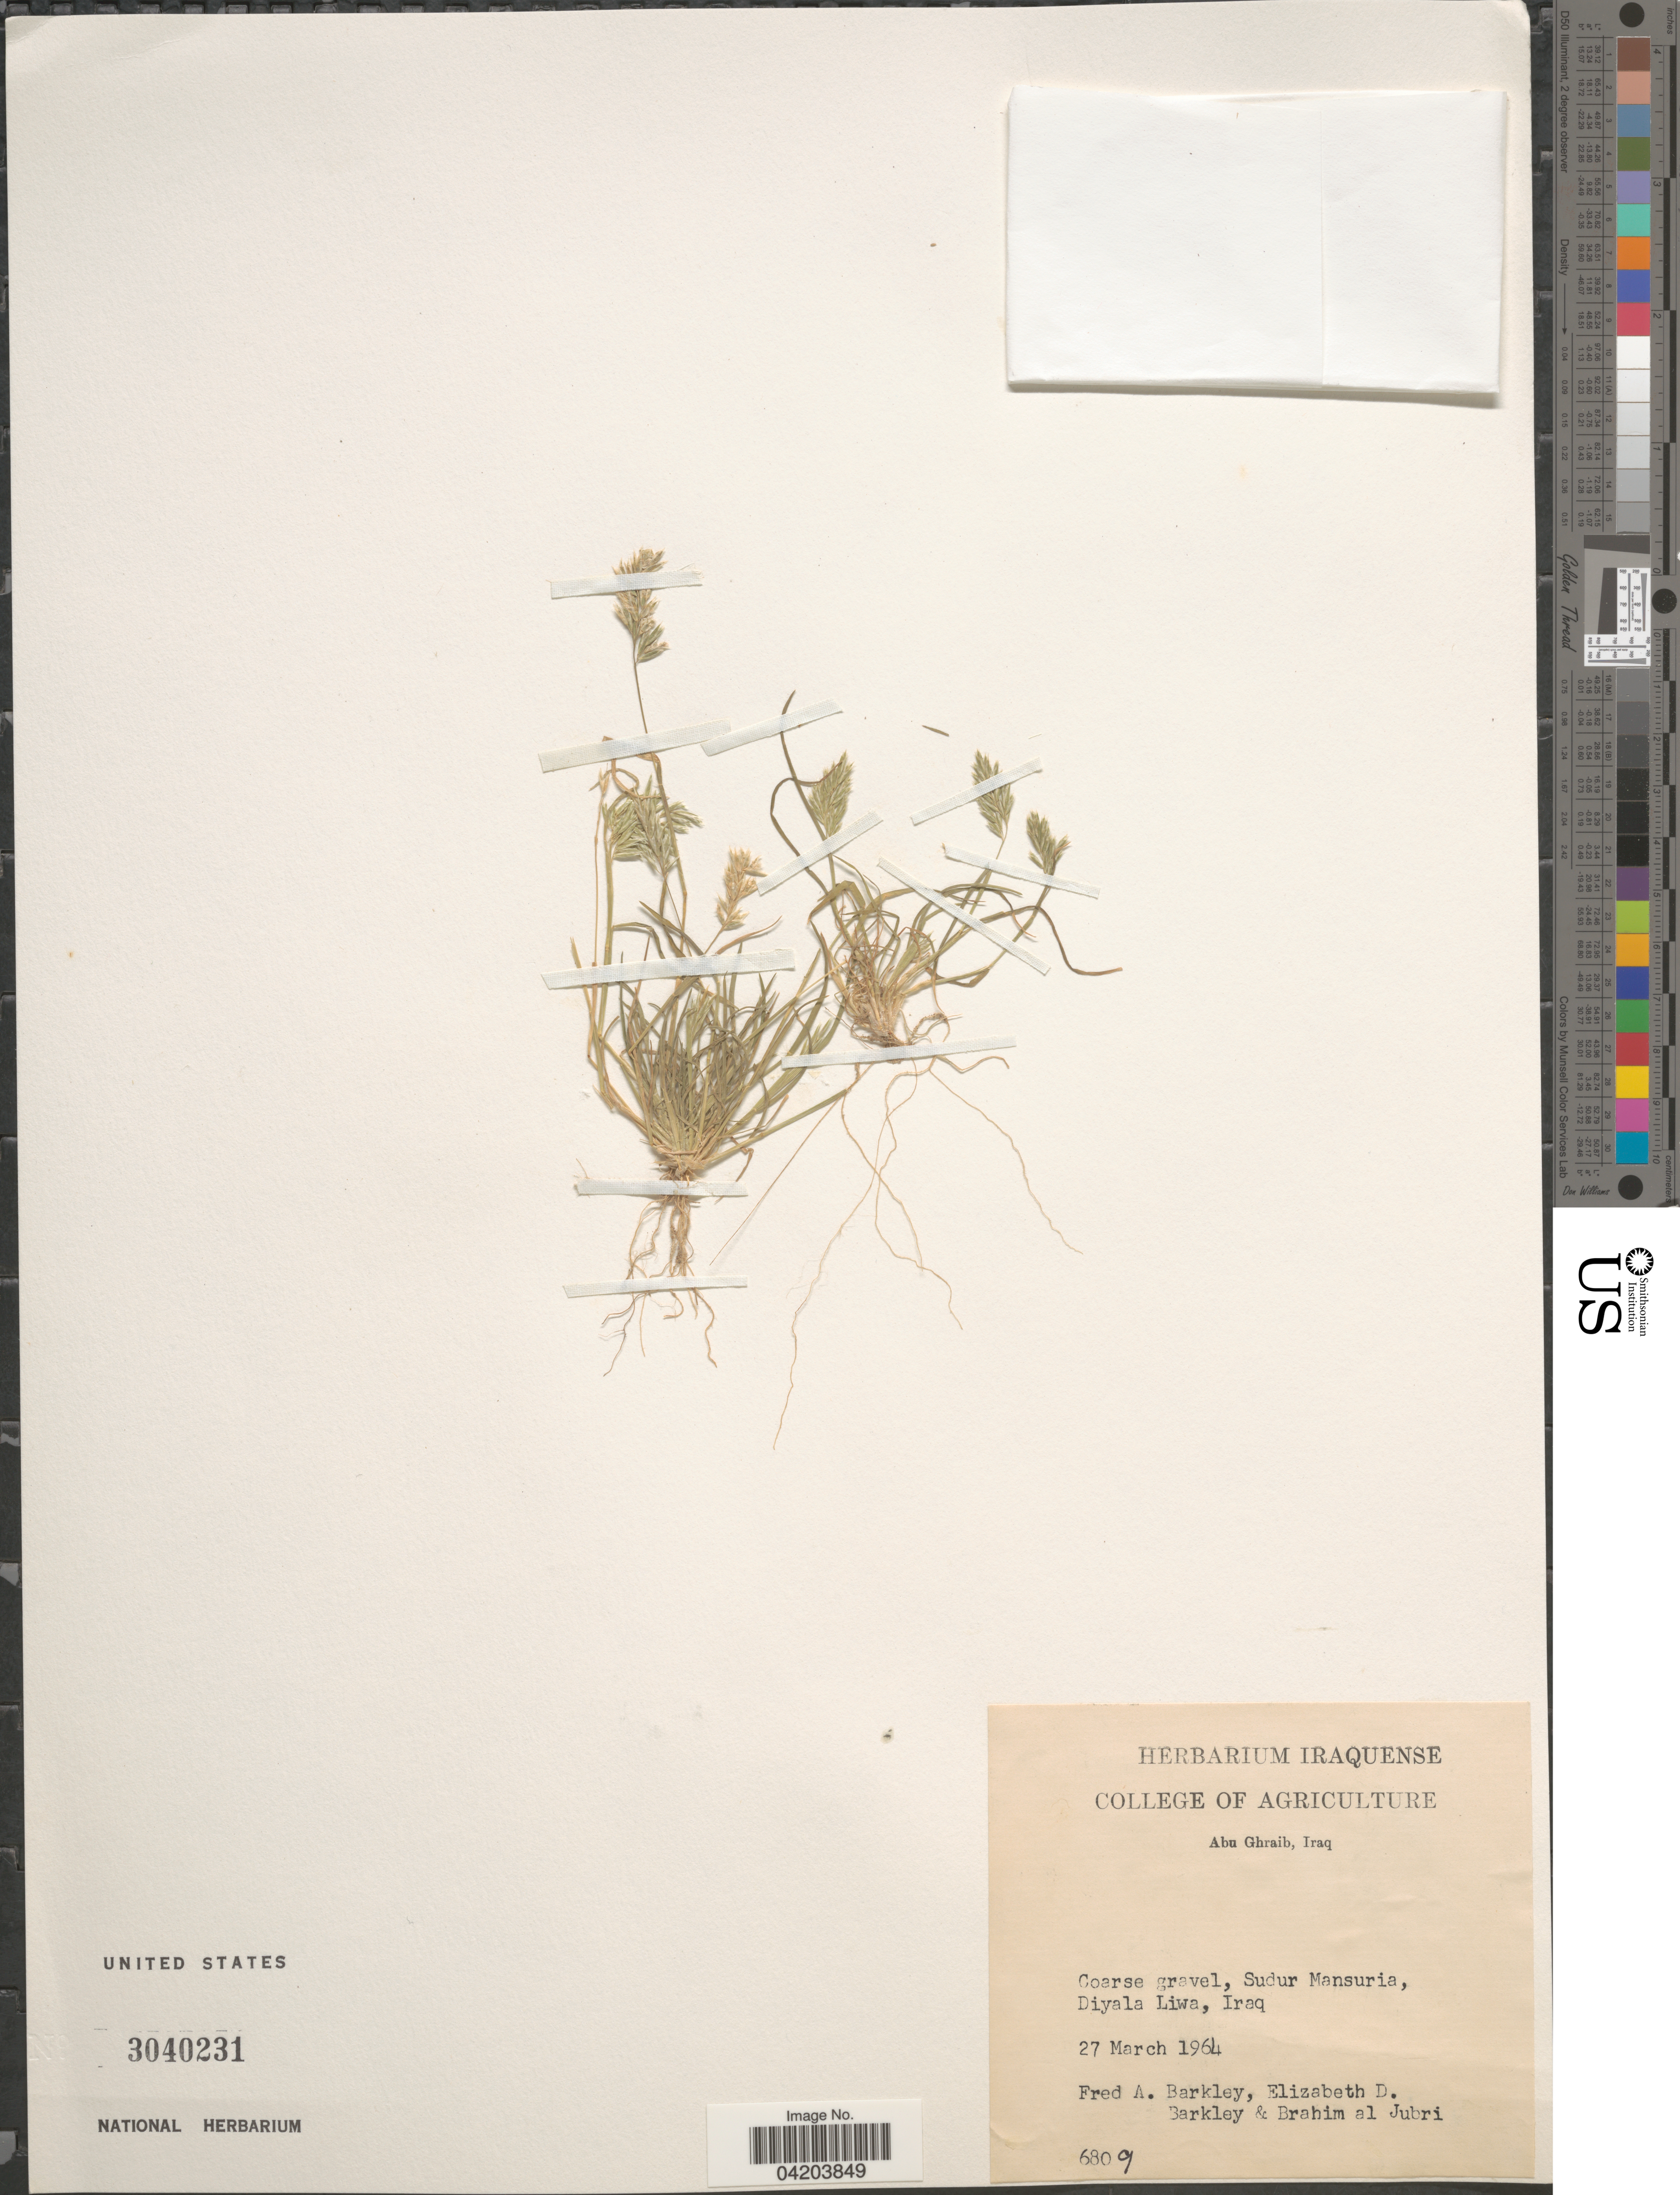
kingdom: Plantae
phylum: Tracheophyta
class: Liliopsida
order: Poales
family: Poaceae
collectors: F. A. Barkley, E. D.Barkley & B. Jubri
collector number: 6809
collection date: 1964-03-27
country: Iraq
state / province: Diyala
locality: Coarse gravel, Sudur Mansuria, Diyala Liwa.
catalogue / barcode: US 3040231